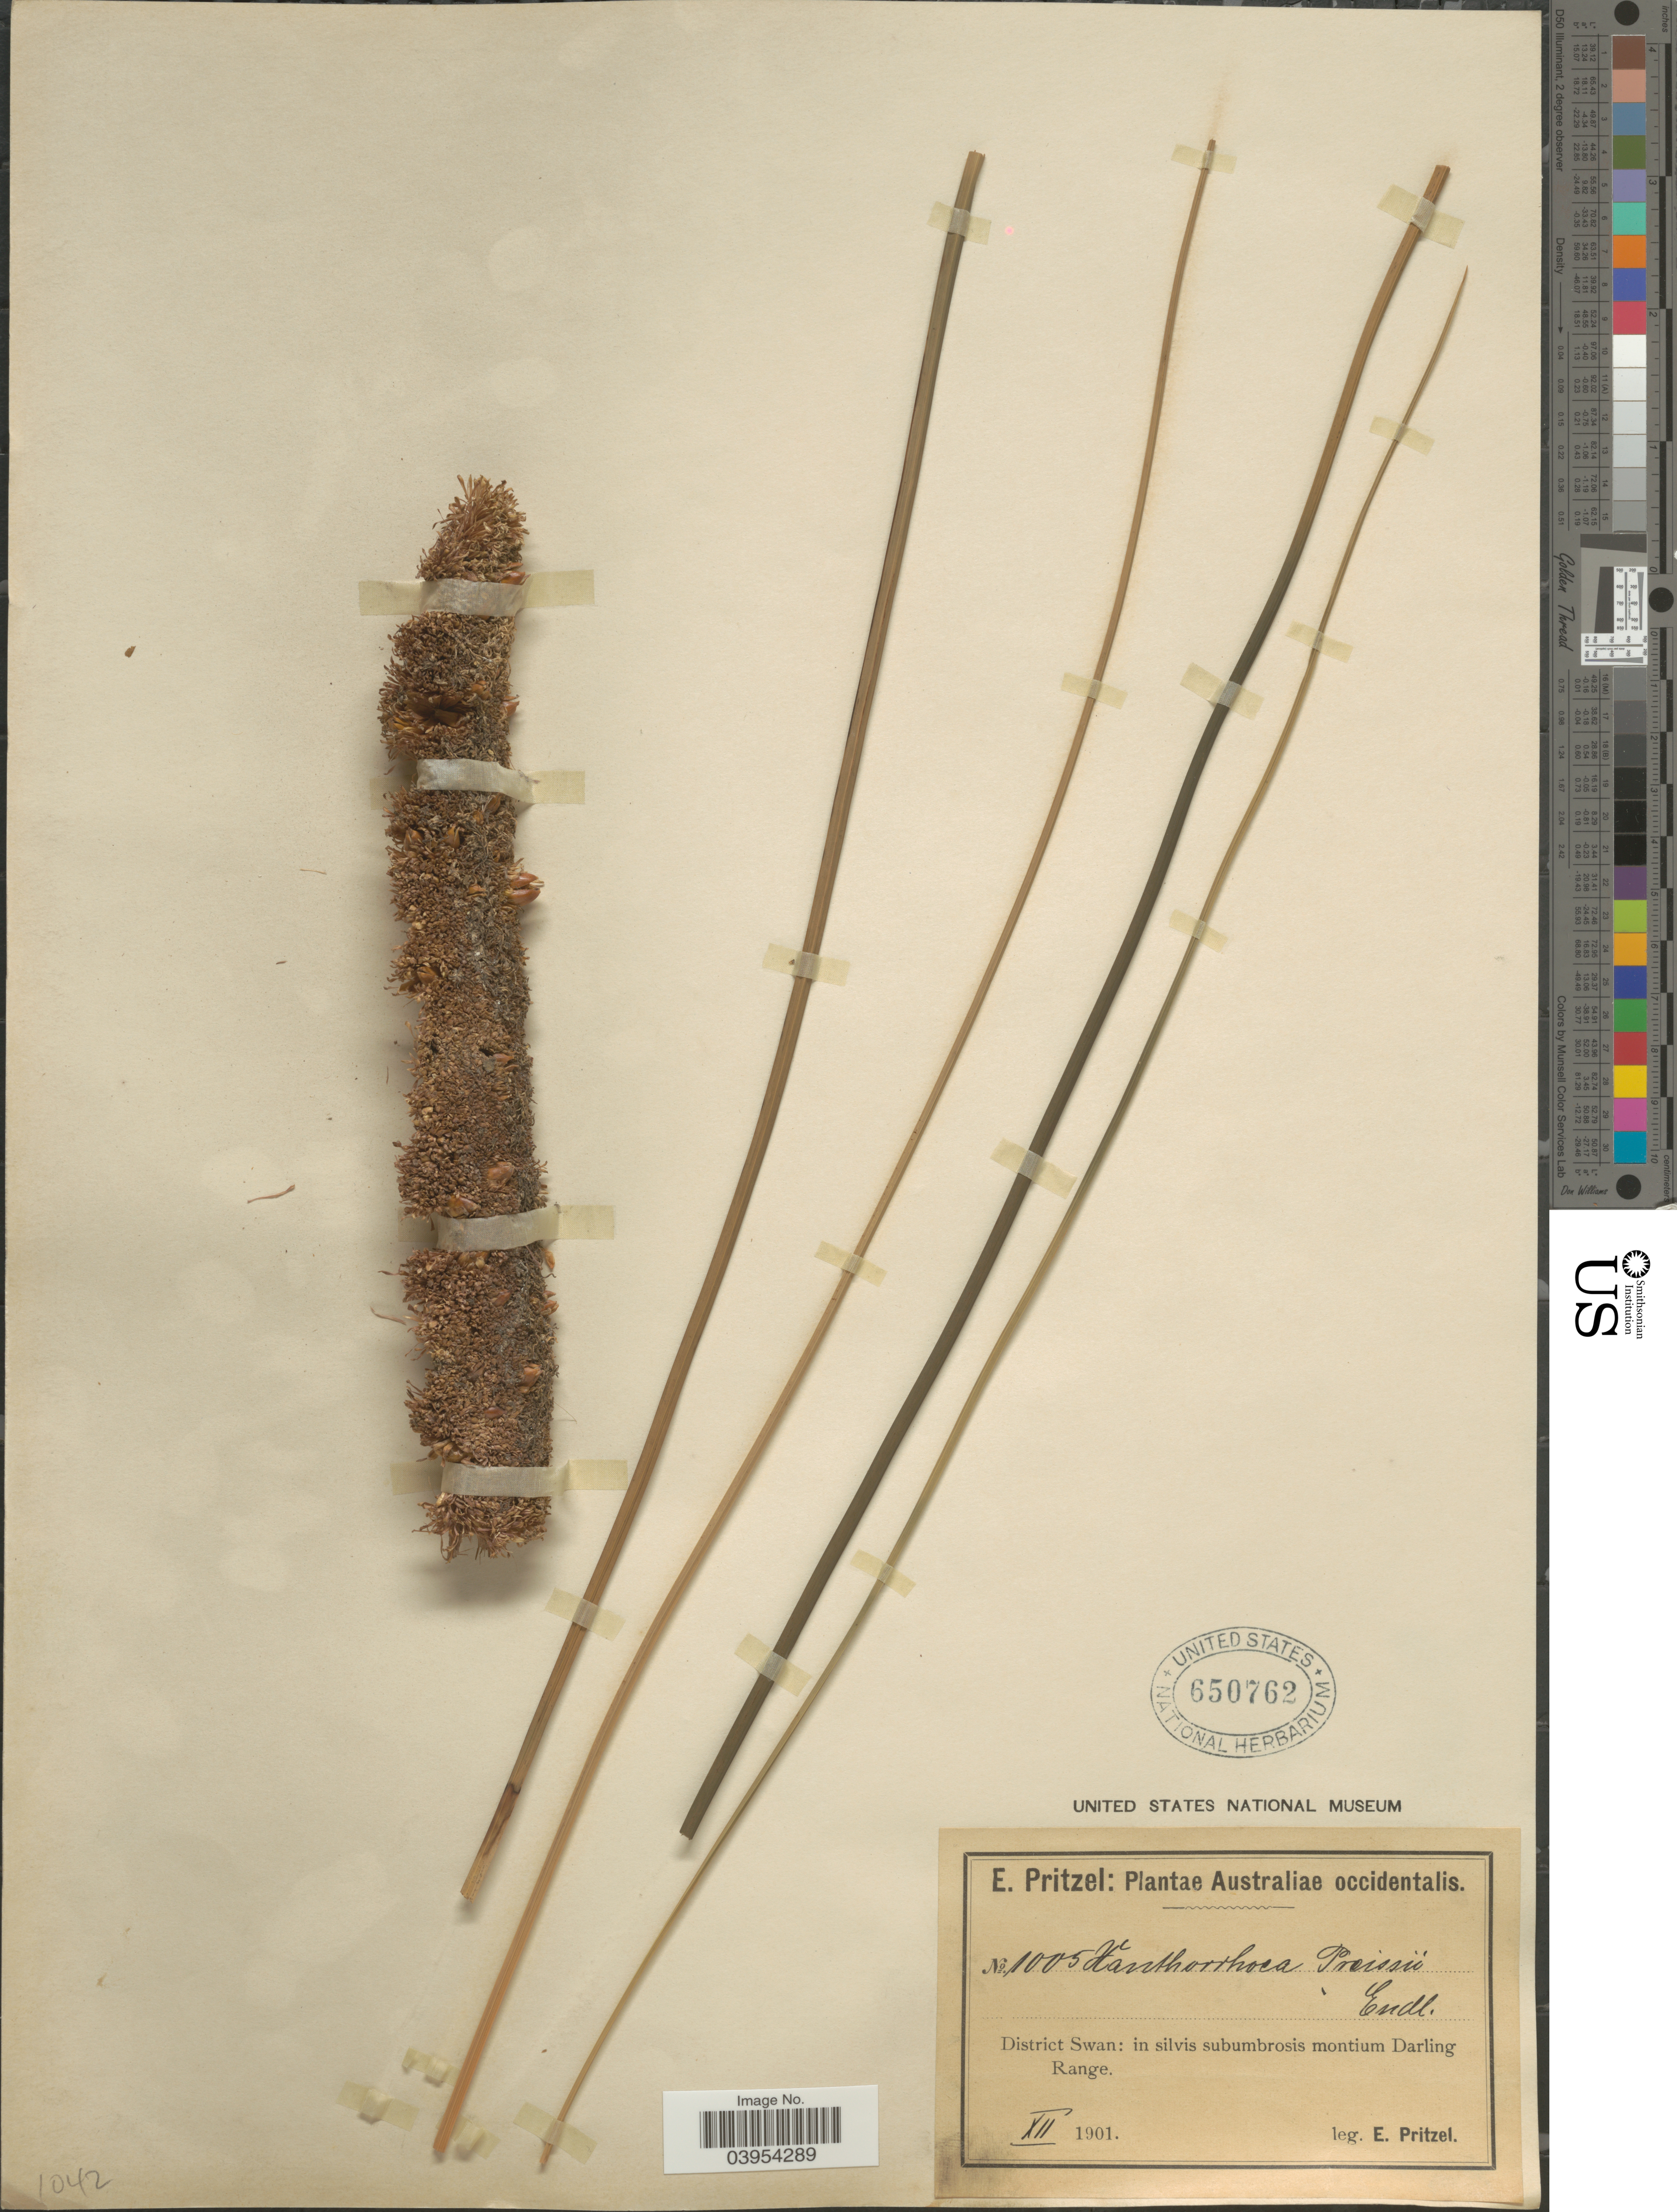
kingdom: Plantae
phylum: Tracheophyta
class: Liliopsida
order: Asparagales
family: Asphodelaceae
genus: Xanthorrhoea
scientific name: Xanthorrhoea preissii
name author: Endl.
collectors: E. G. Pritzel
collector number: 1005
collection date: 1901-12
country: Australia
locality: Australiae occidentalis. District Swan: in silvis subumbrosis montium Darling Range.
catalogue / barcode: US 650762